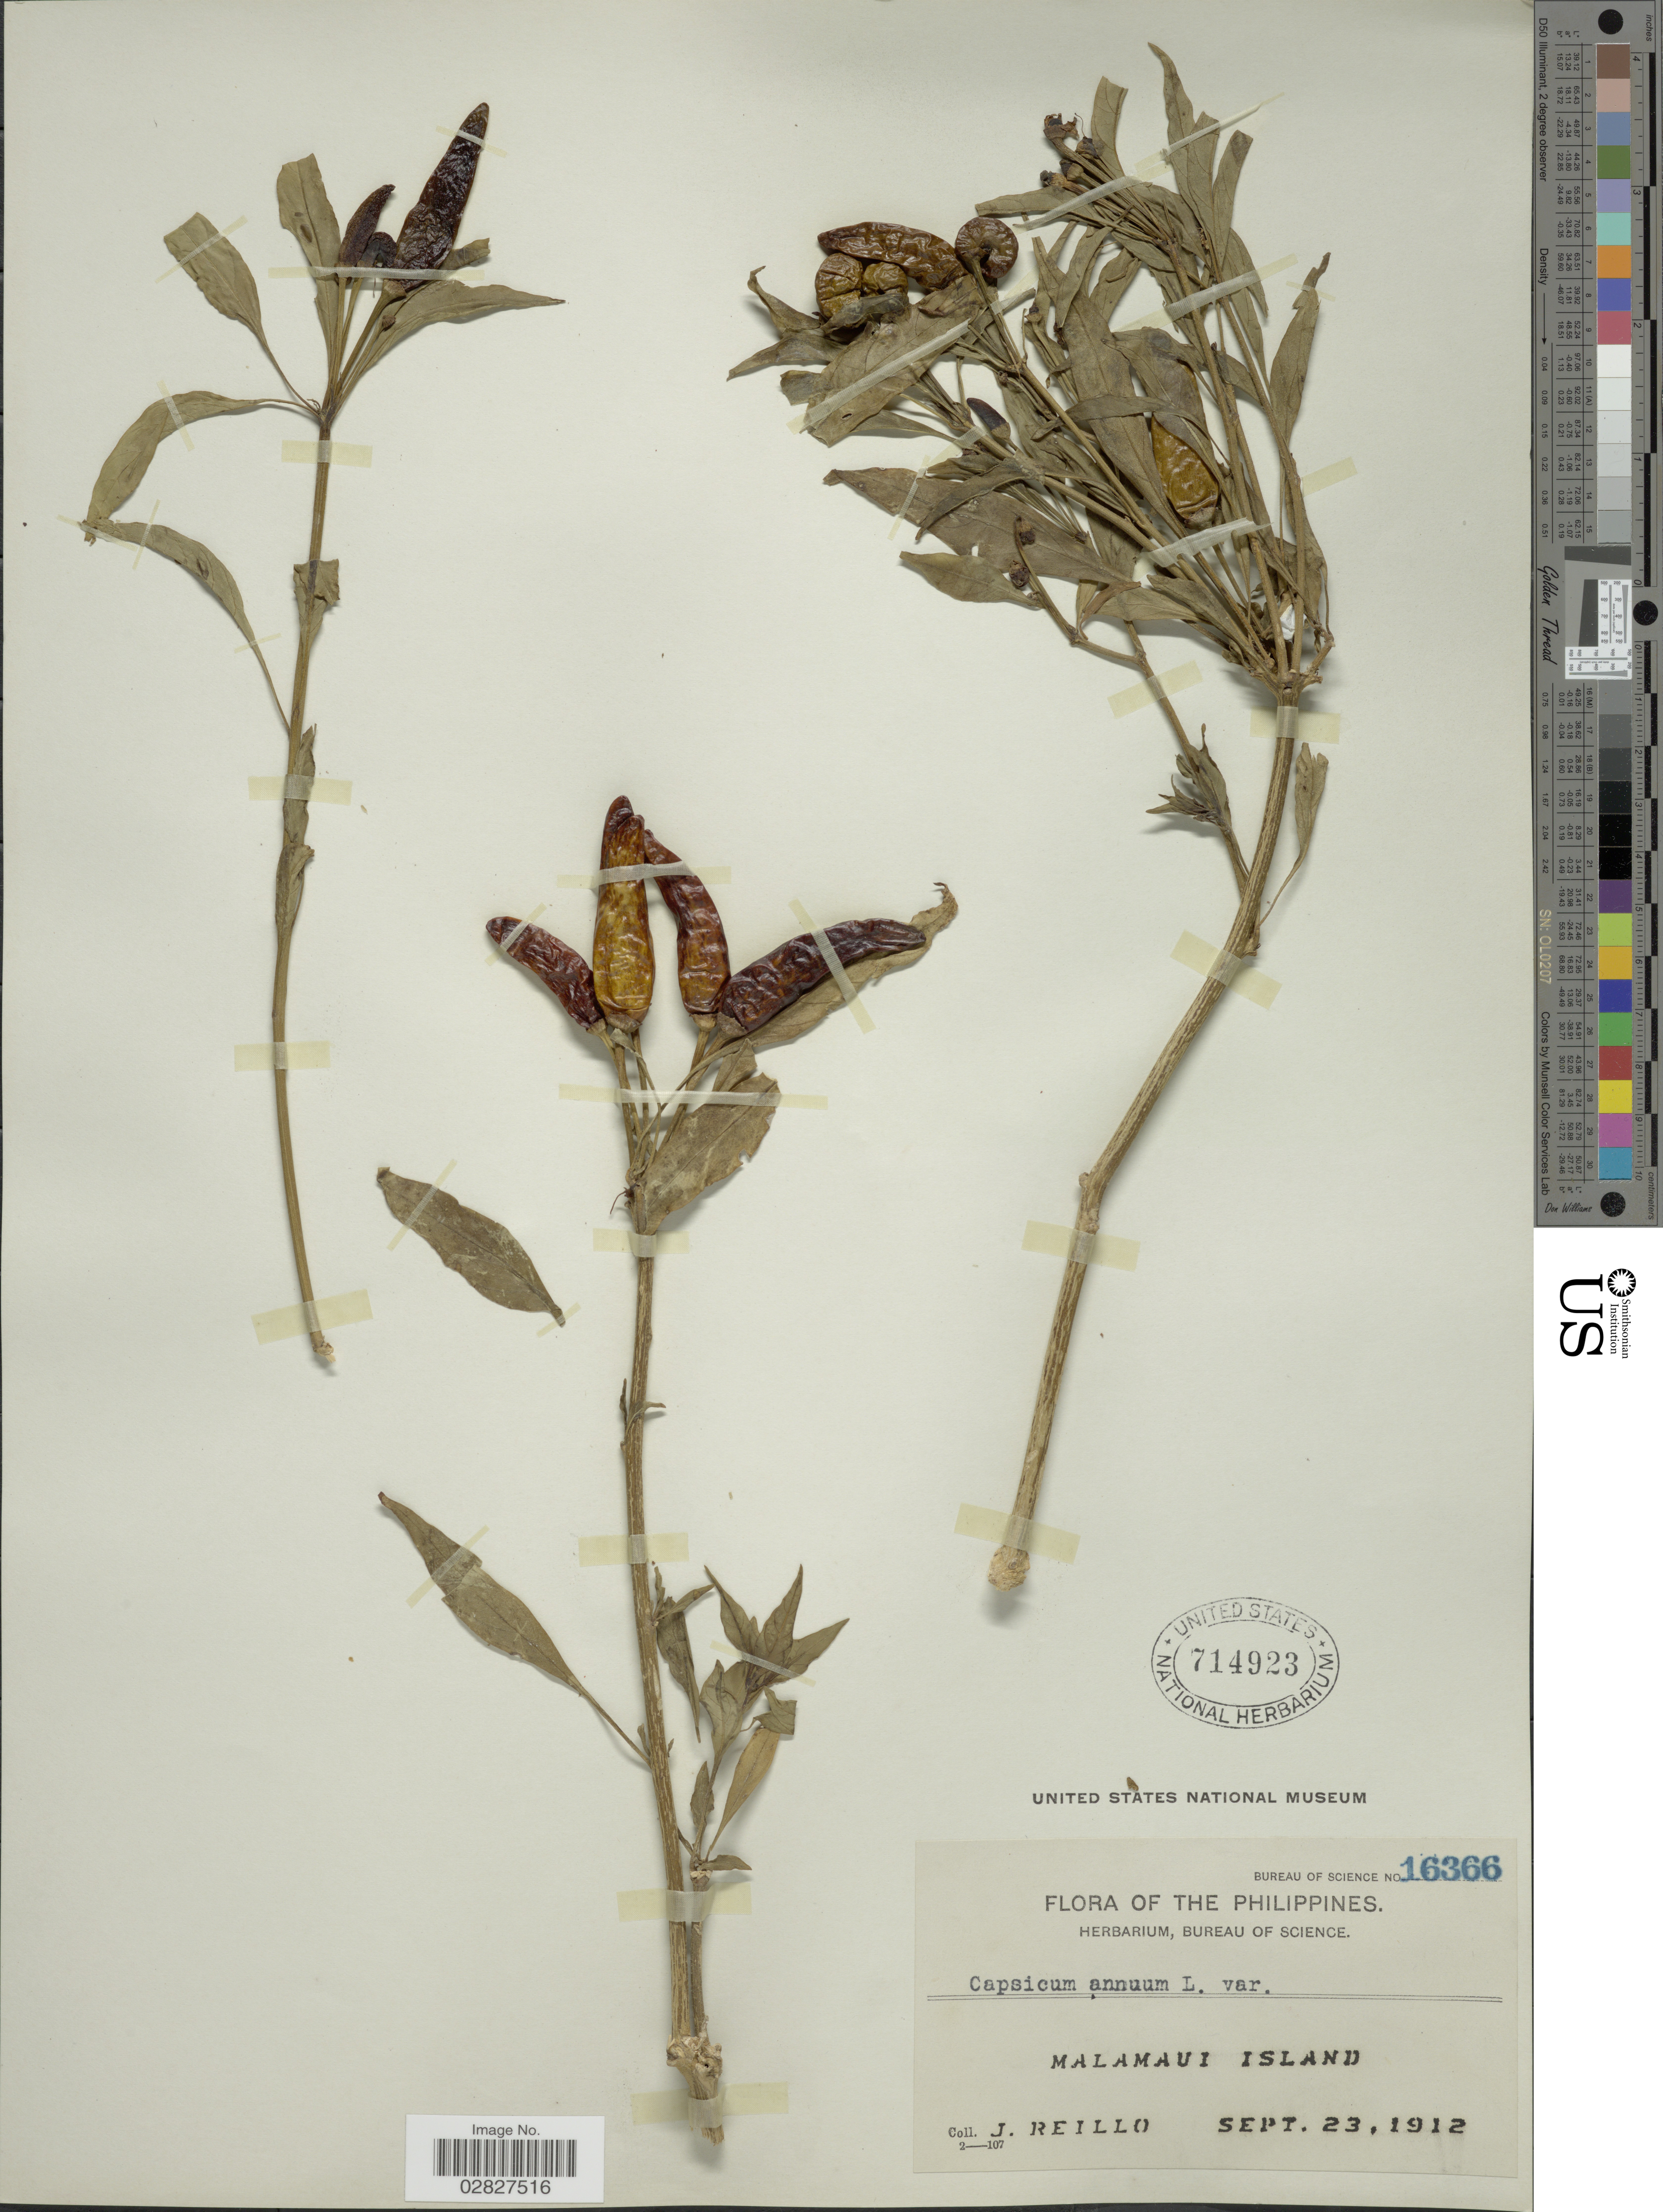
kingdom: Plantae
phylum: Tracheophyta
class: Magnoliopsida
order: Solanales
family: Solanaceae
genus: Capsicum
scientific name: Capsicum annuum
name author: L.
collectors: J. Reillo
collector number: Bureau of Science 16366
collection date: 1912-09-23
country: Philippines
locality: Malamaui Island.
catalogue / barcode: US 714923